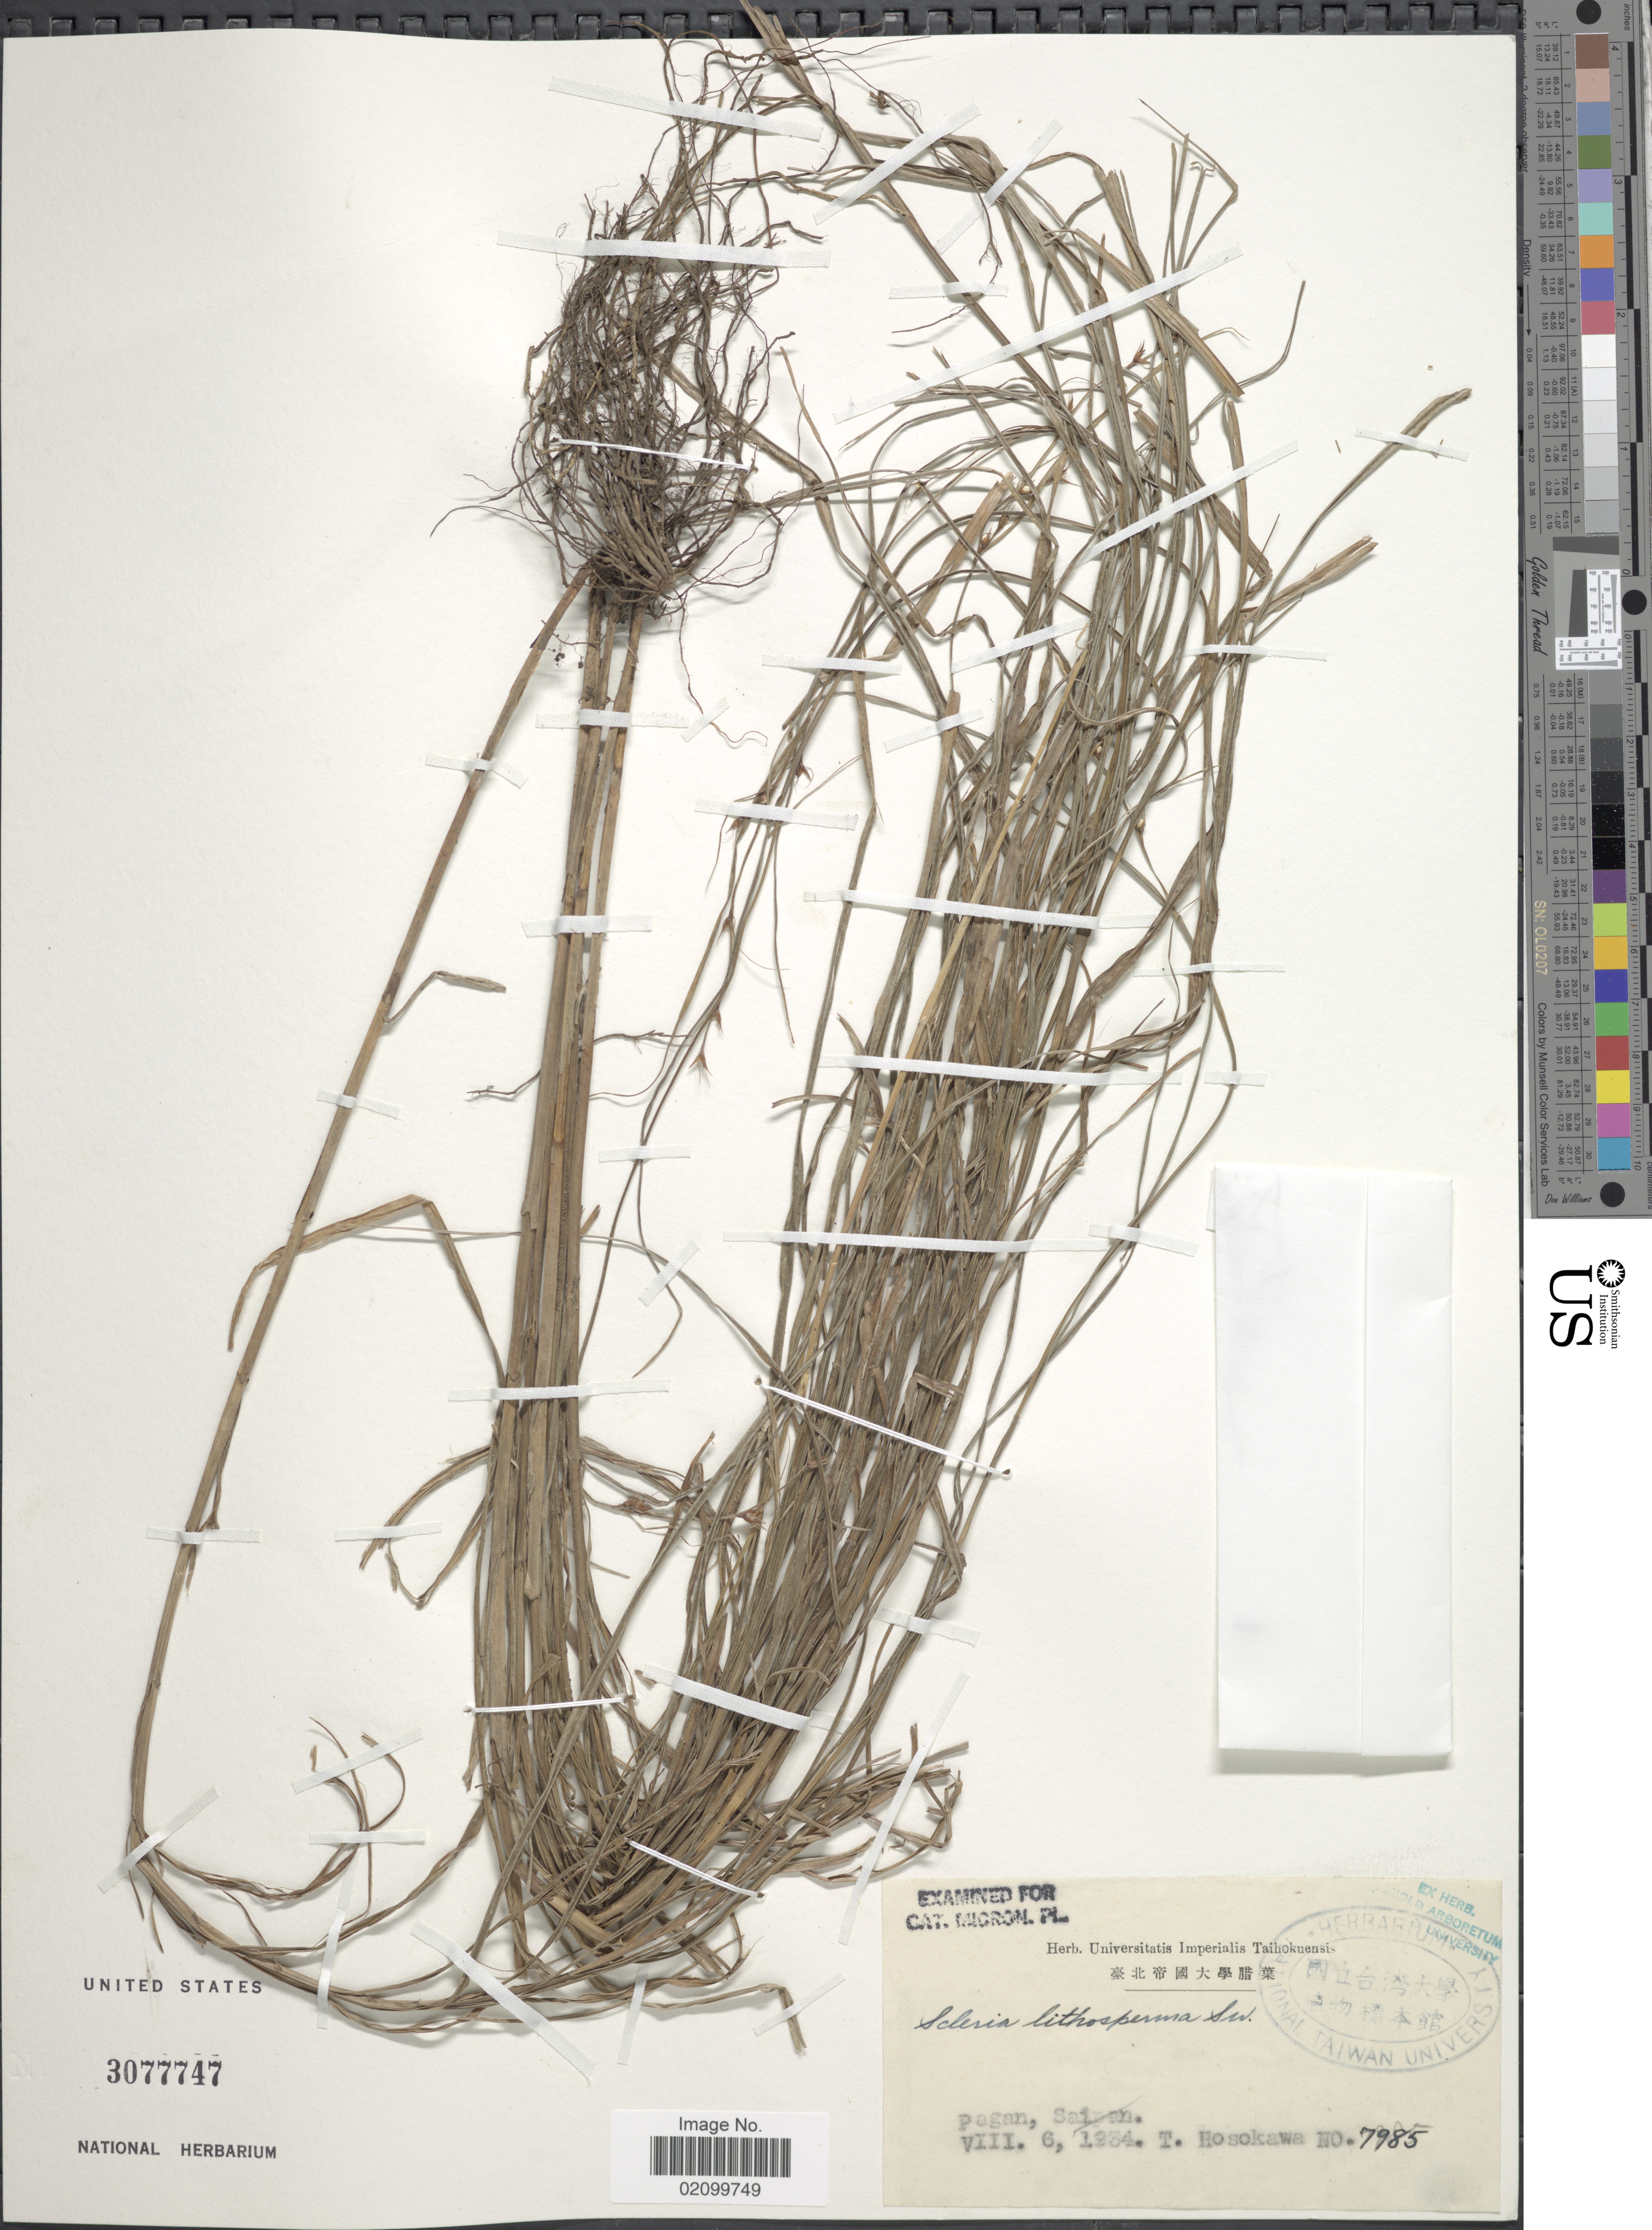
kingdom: Plantae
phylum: Tracheophyta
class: Liliopsida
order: Poales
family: Cyperaceae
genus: Scleria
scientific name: Scleria lithosperma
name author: (L.) Sw.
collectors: T. Hosokawa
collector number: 7985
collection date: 1934-08-06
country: Northern Mariana Islands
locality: Pagan, Saipan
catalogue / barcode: US 3077747